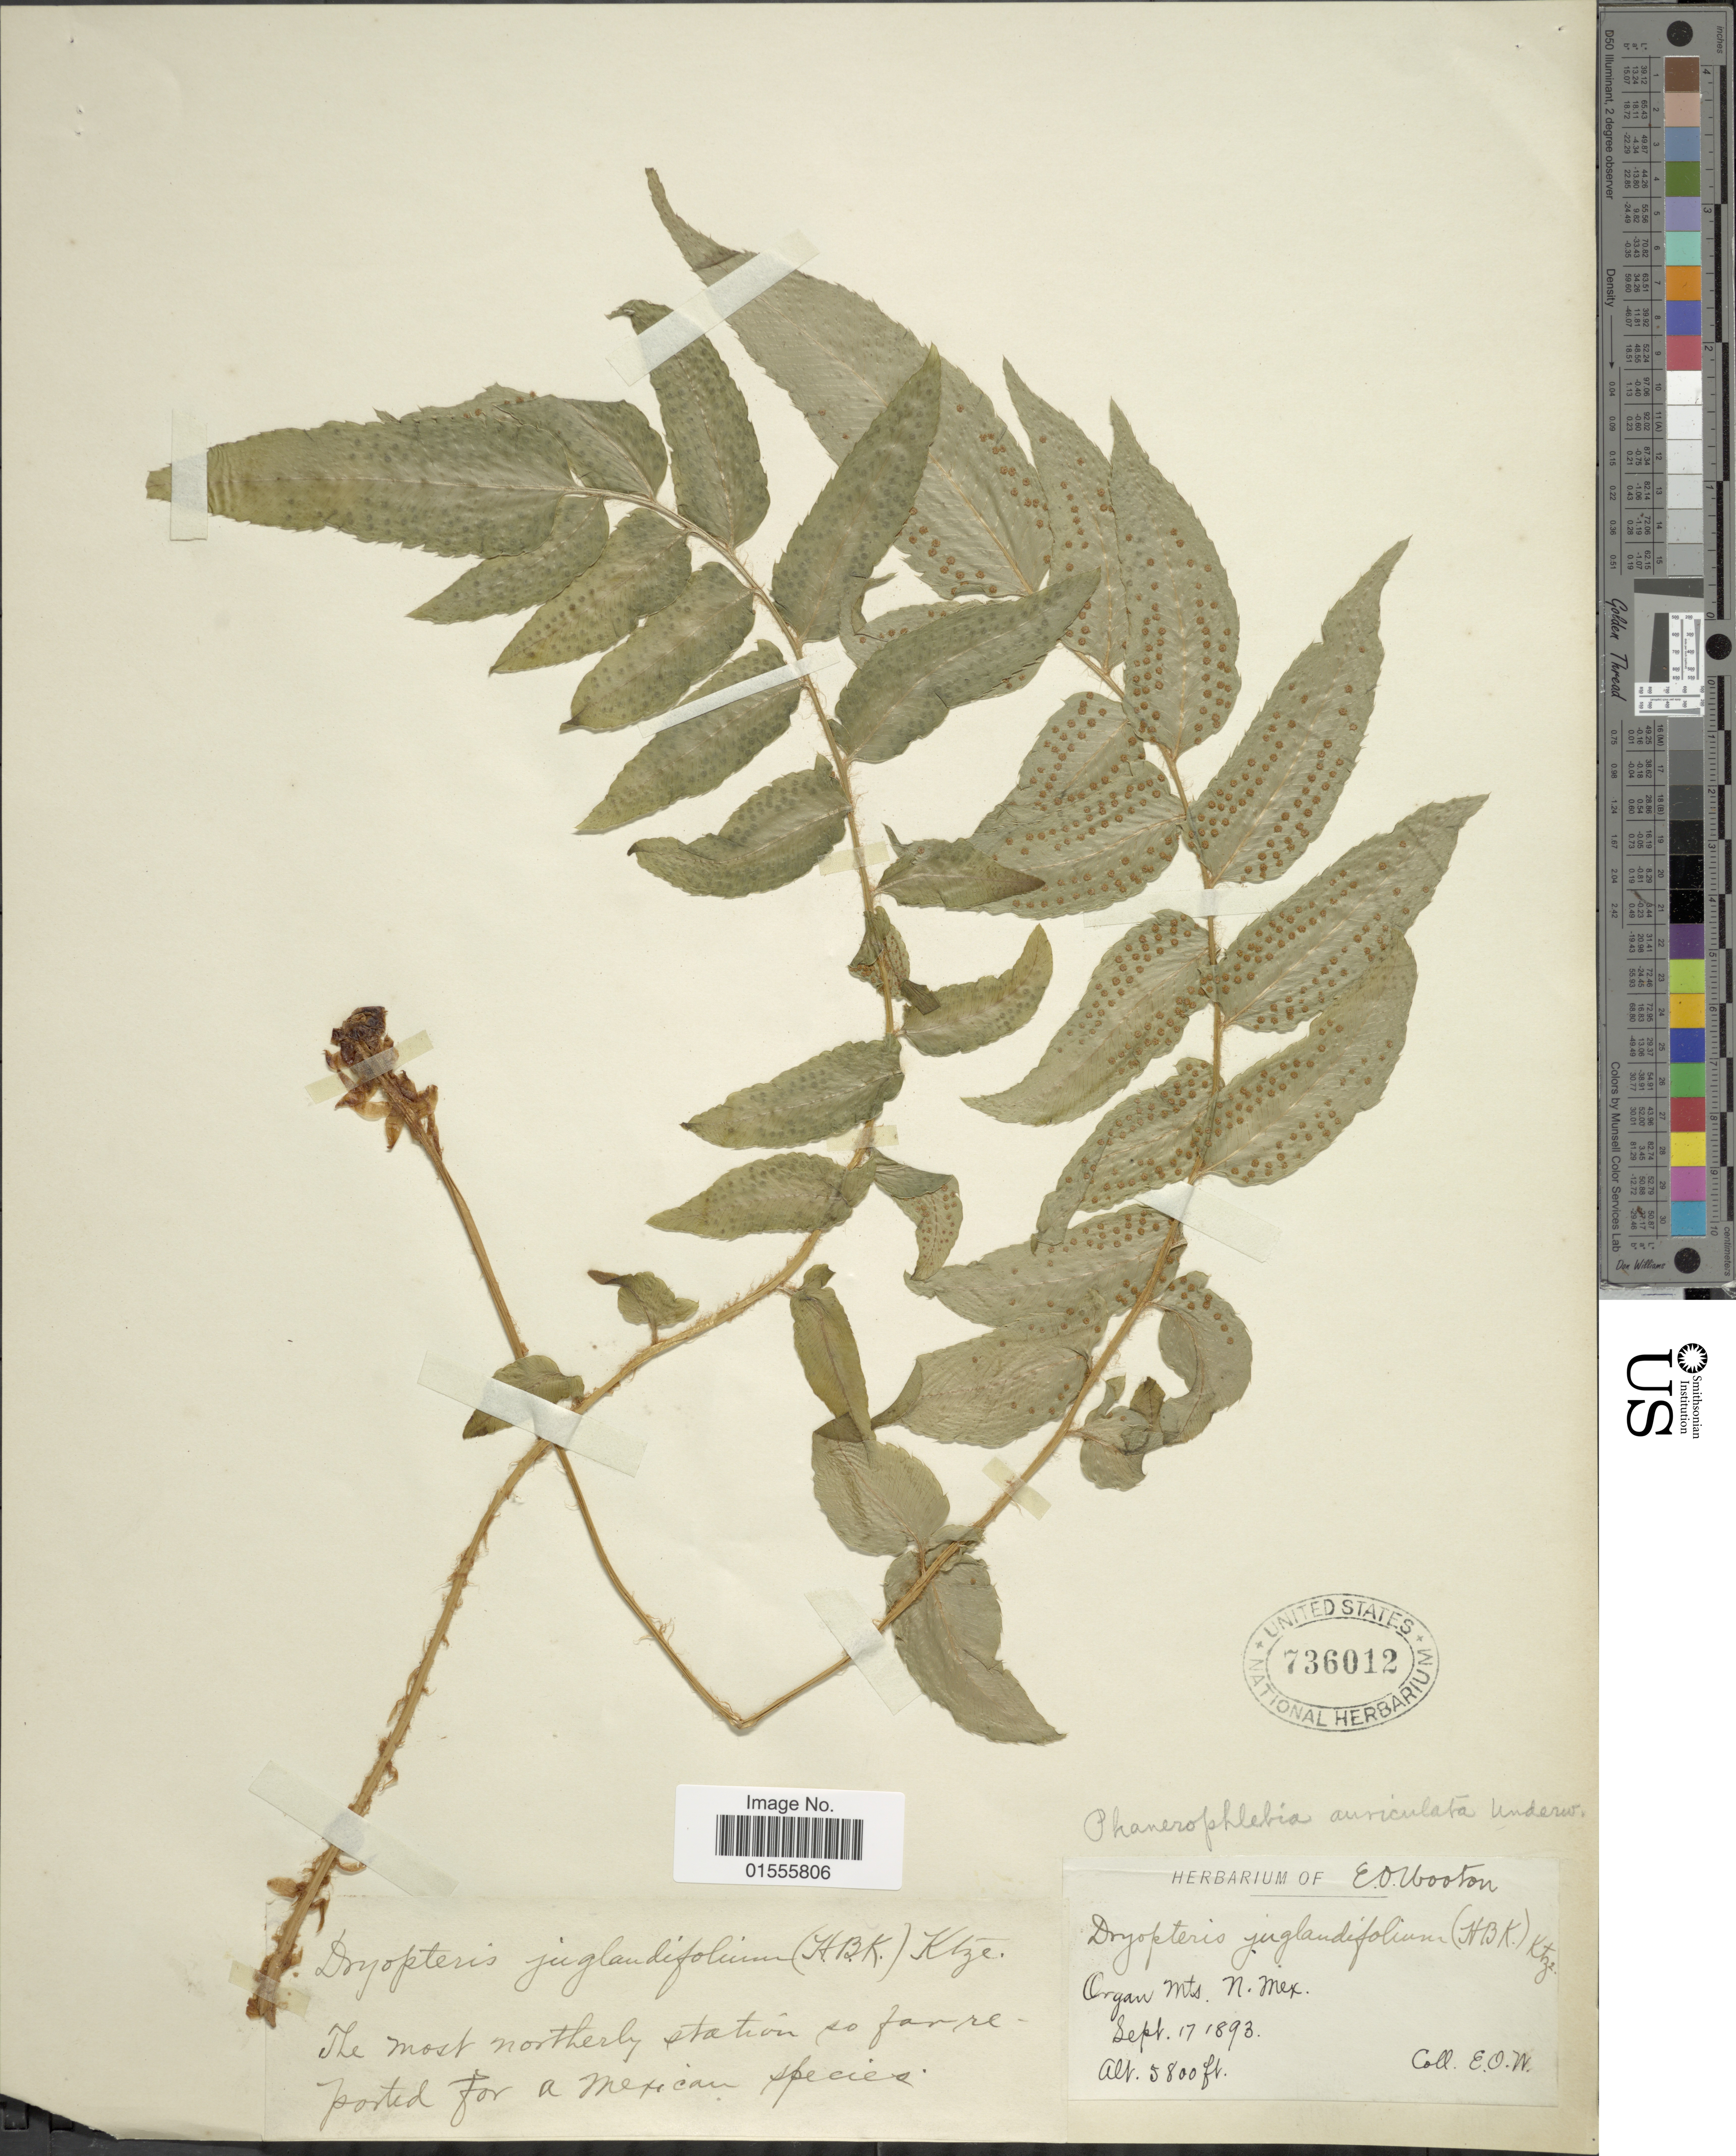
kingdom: Plantae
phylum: Tracheophyta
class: Polypodiopsida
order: Polypodiales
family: Dryopteridaceae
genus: Phanerophlebia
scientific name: Phanerophlebia auriculata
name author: Underw.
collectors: E. O. Wooton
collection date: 1893-09-17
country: United States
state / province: New Mexico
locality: Organ Mts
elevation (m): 1768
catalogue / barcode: US 736012